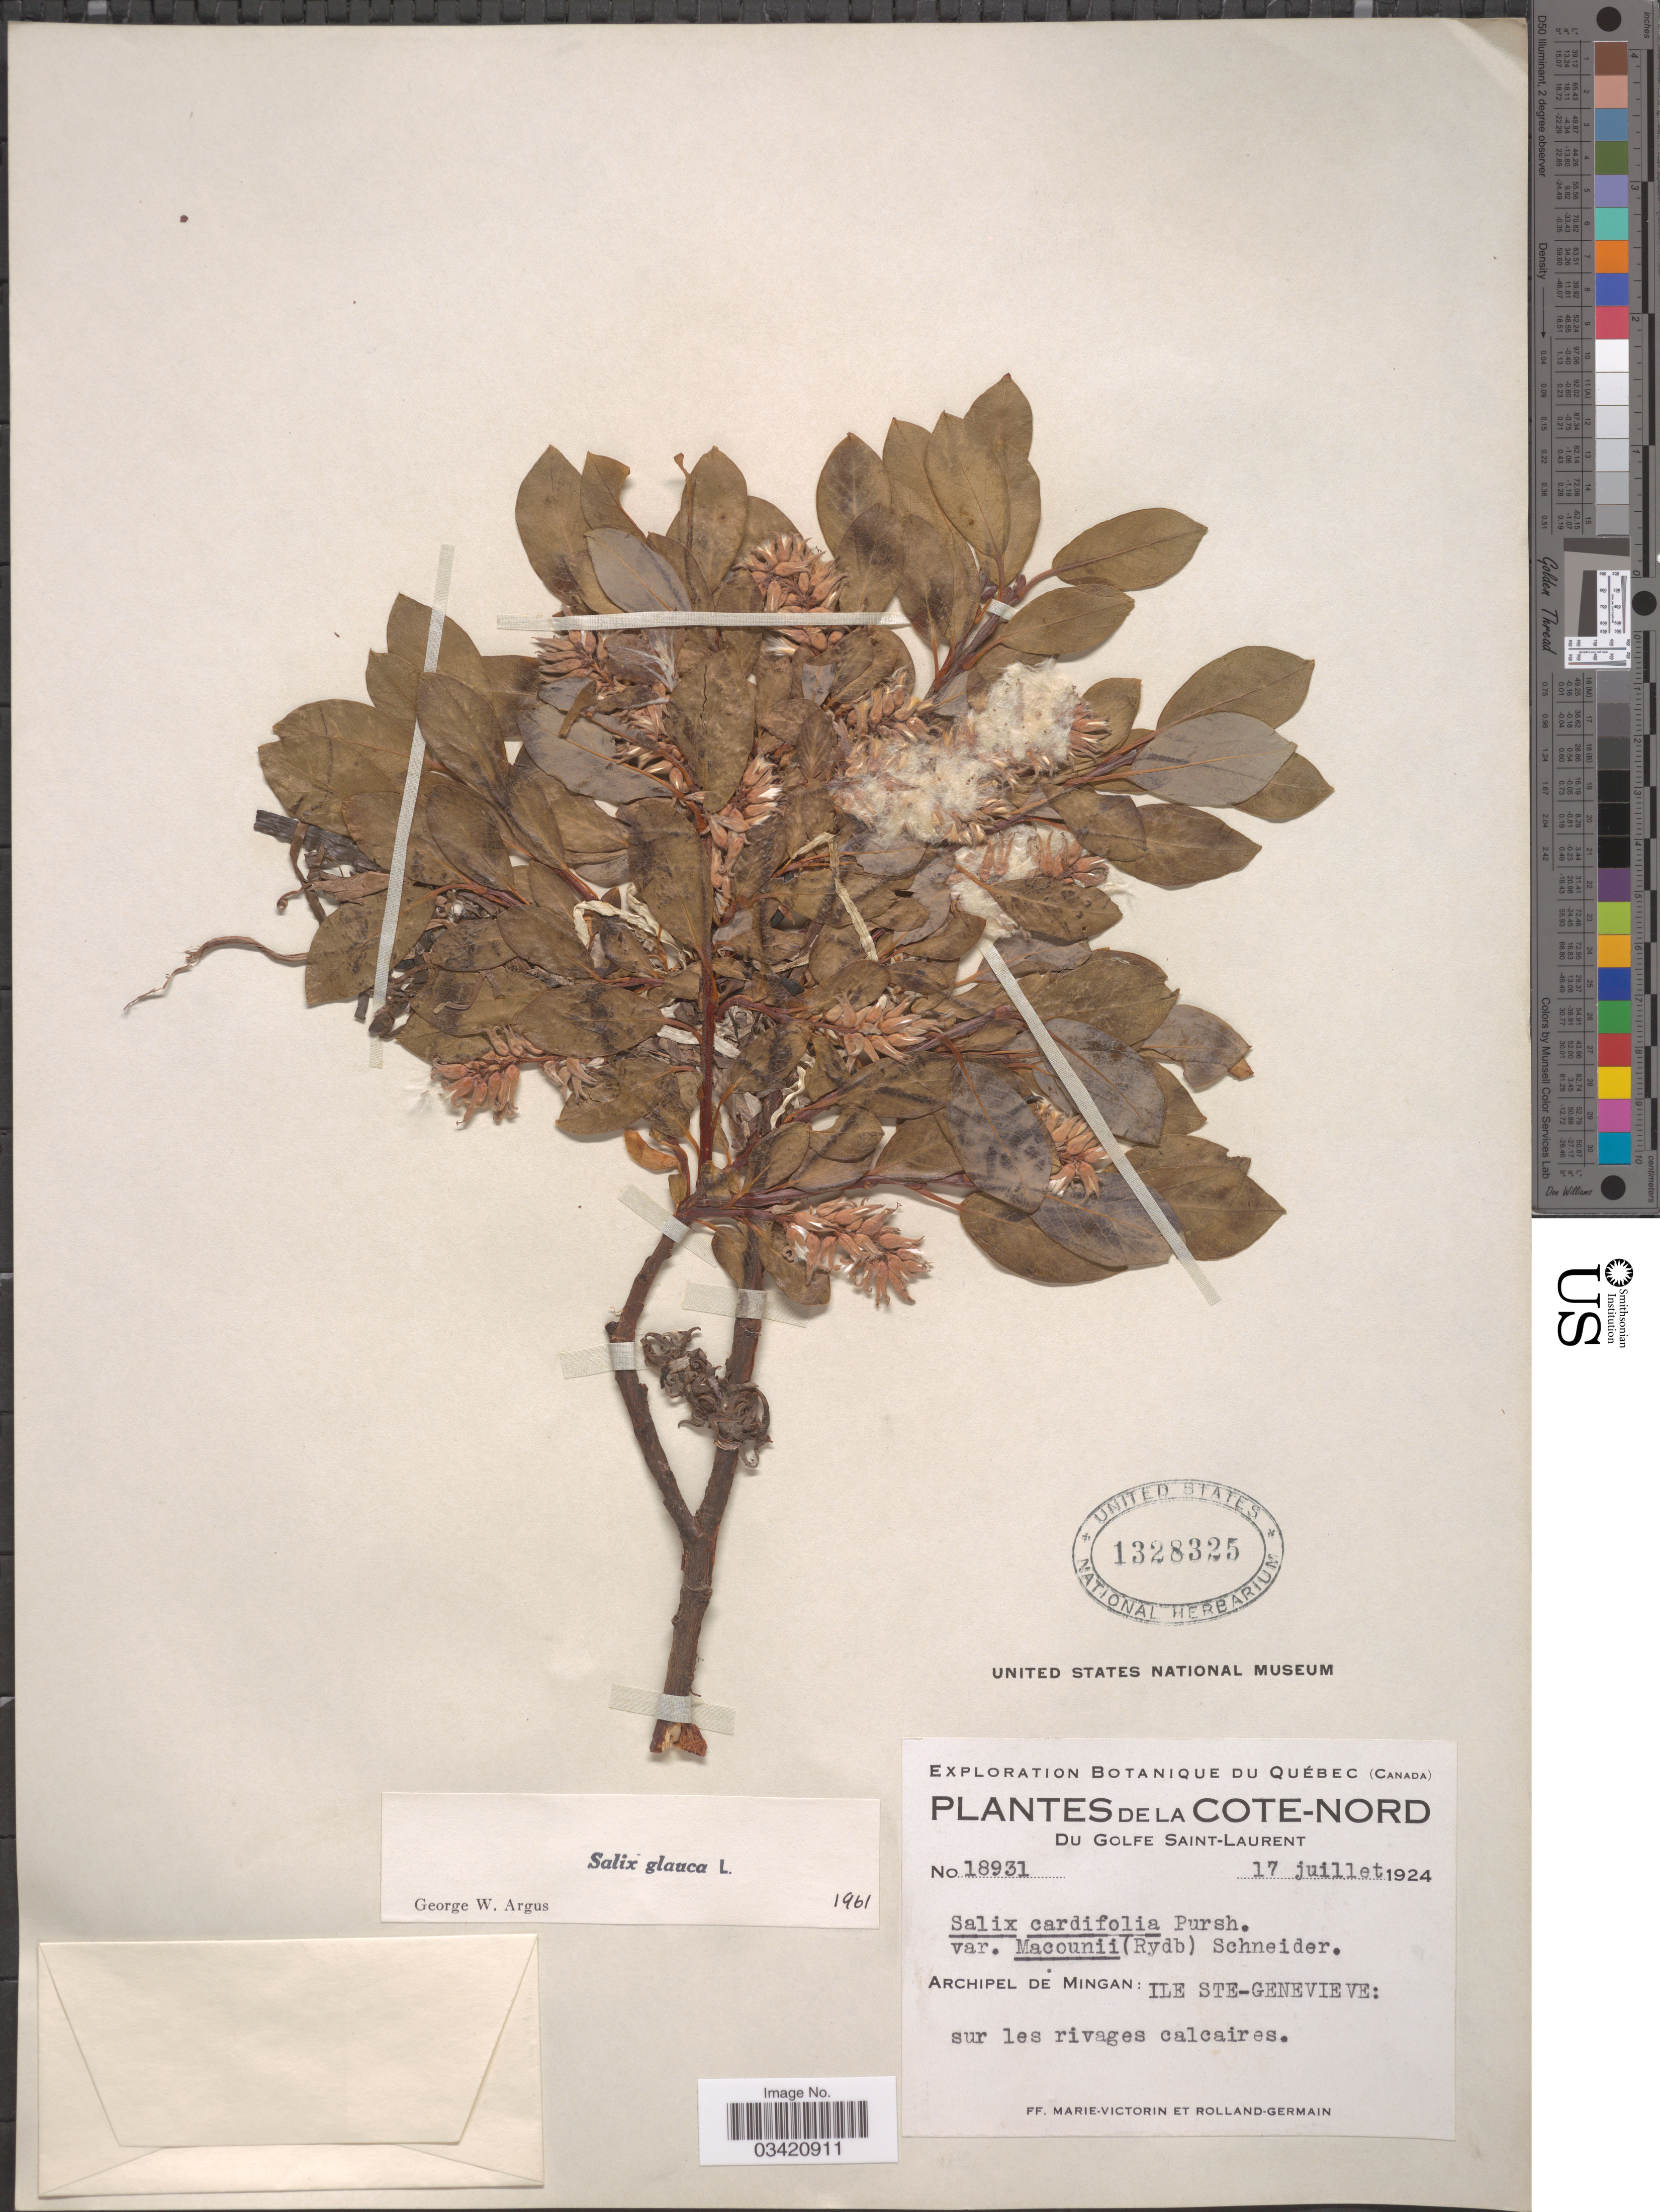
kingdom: Plantae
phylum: Tracheophyta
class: Magnoliopsida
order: Malpighiales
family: Salicaceae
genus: Salix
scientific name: Salix glauca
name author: L.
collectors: F. Marie-Victorin & Rolland-Germain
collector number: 18931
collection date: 1924-07-17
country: Canada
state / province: Quebec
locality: Cote-Nord. Du Golfe Saint-Laurent. Archipel de Mingan: Ile Ste-Genevieve: sur les rivages calcaires.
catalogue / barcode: US 1328325